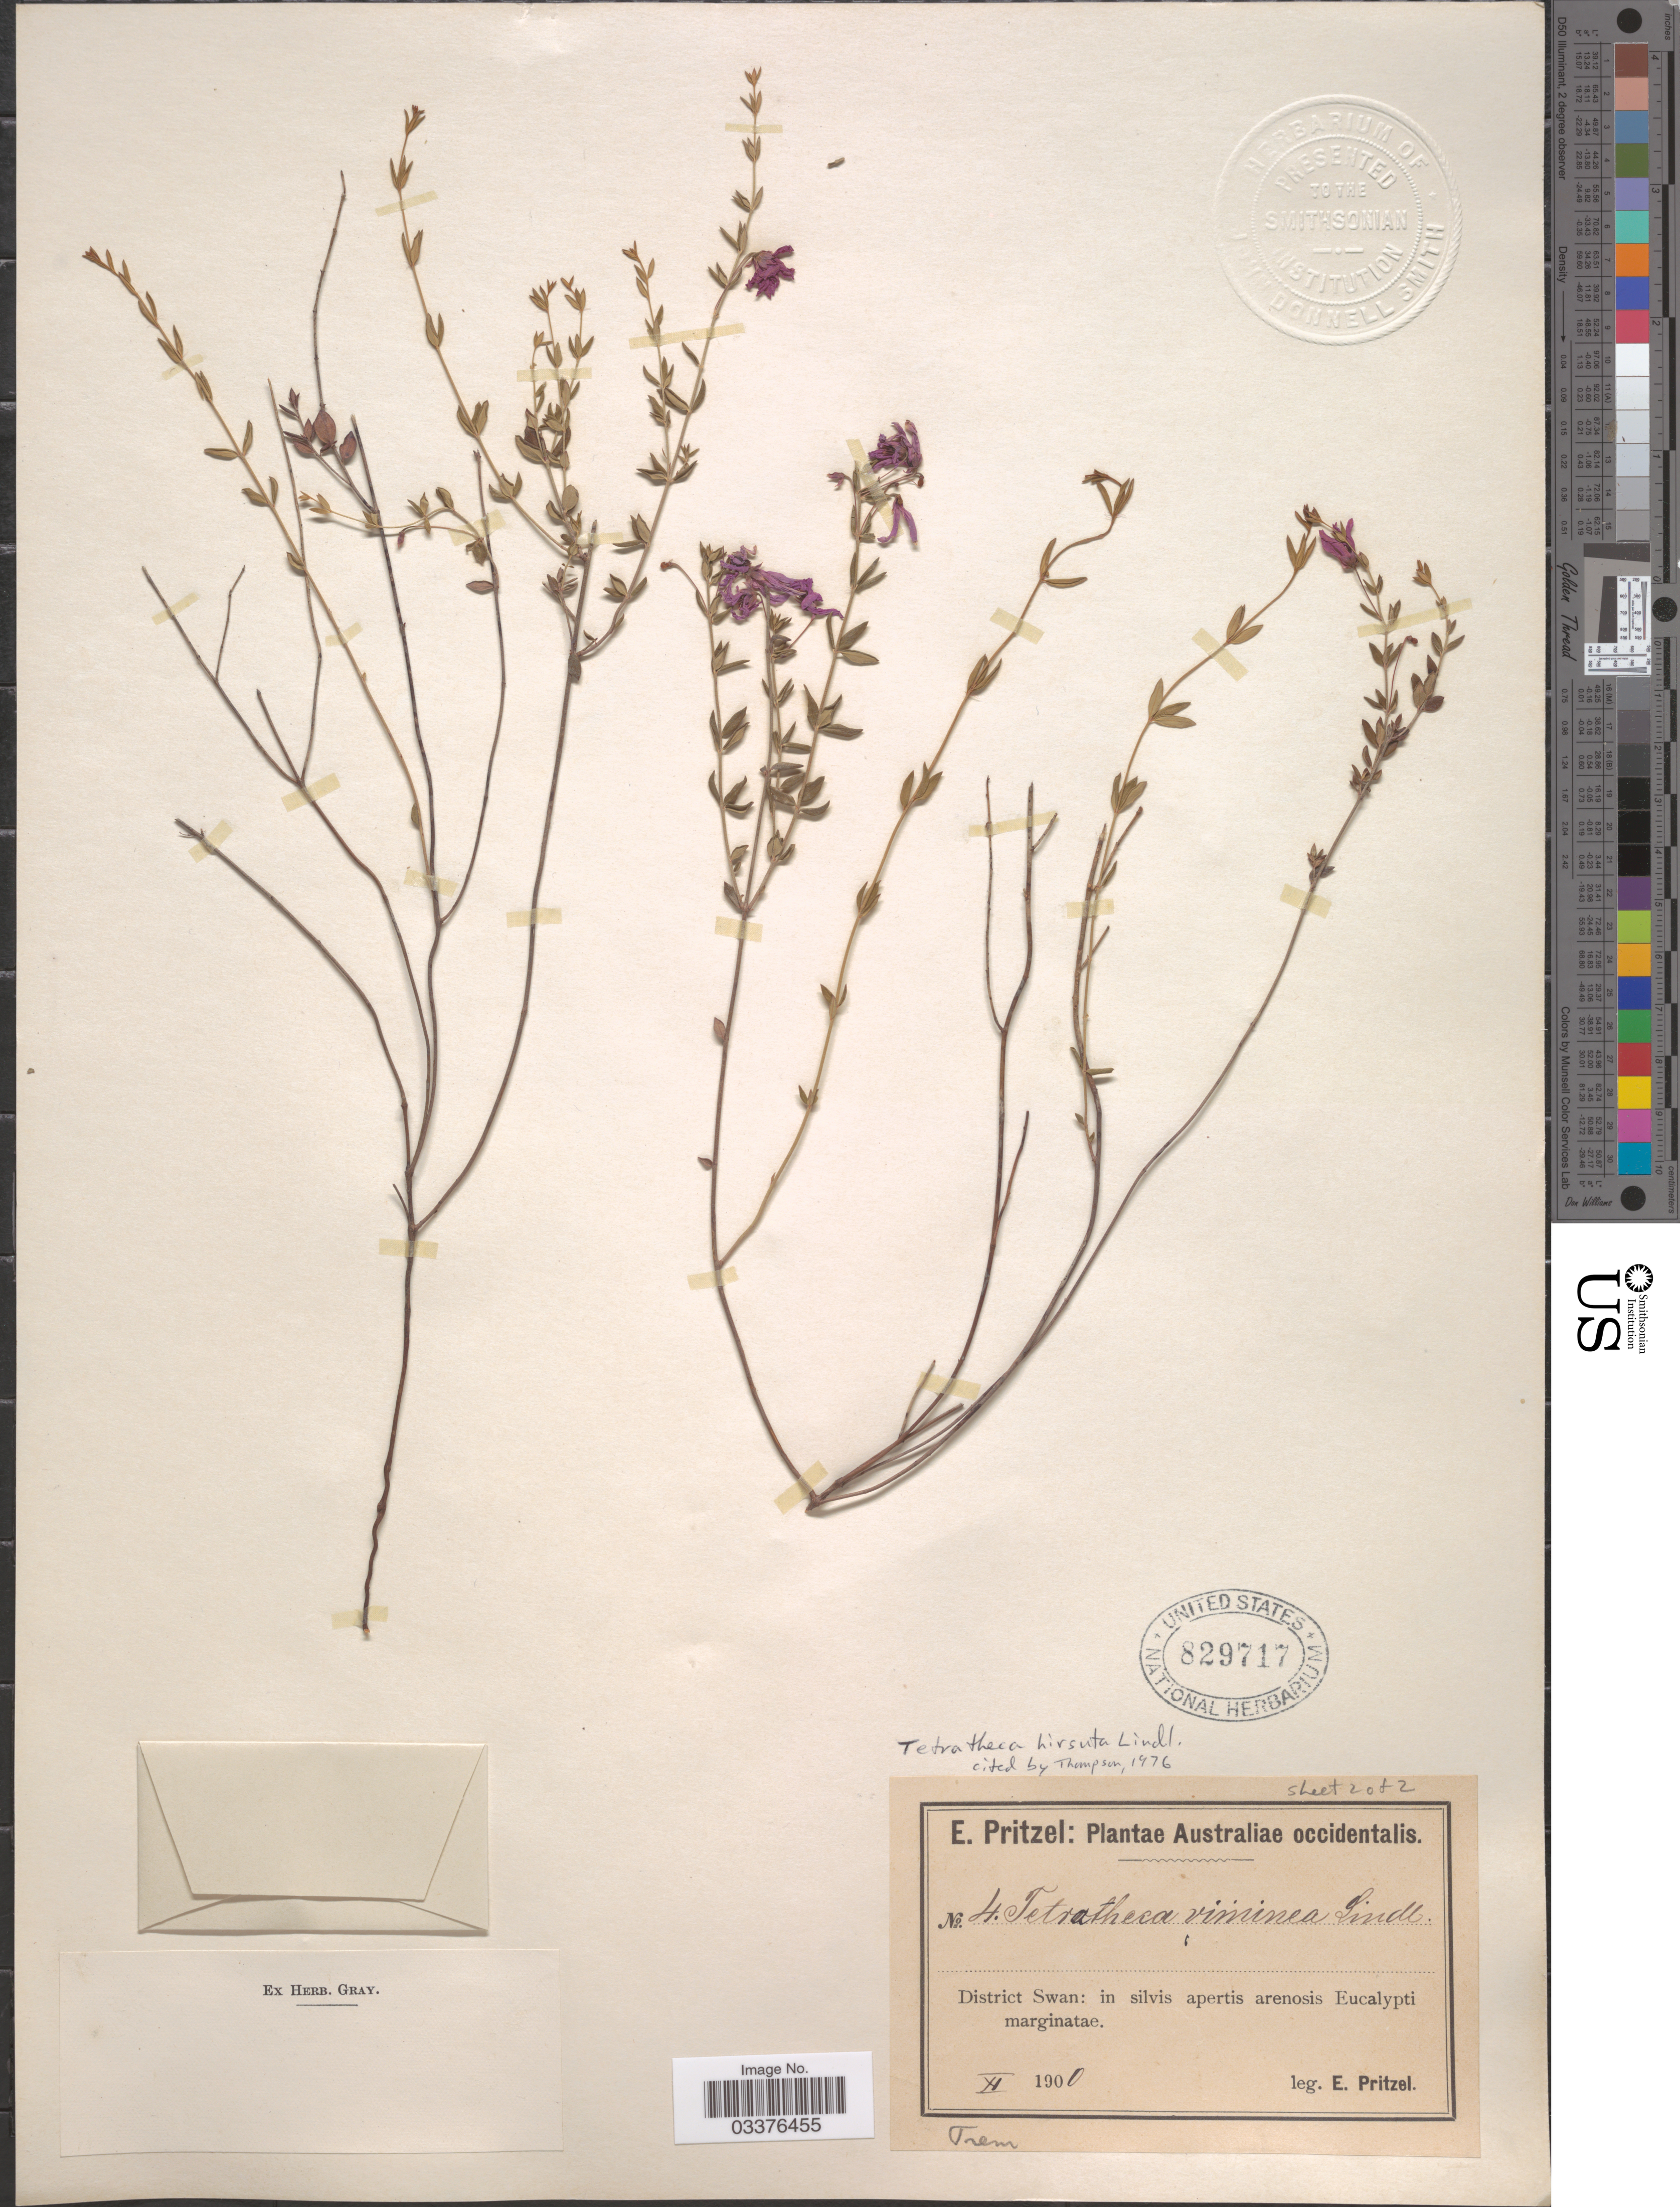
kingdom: Plantae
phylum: Tracheophyta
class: Magnoliopsida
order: Oxalidales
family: Elaeocarpaceae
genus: Tetratheca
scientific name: Tetratheca hirsuta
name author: Lindl.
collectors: E. G. Pritzel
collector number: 4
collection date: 1900-11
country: Australia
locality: Australiae occidentalis. District Swan.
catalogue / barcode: US 829717